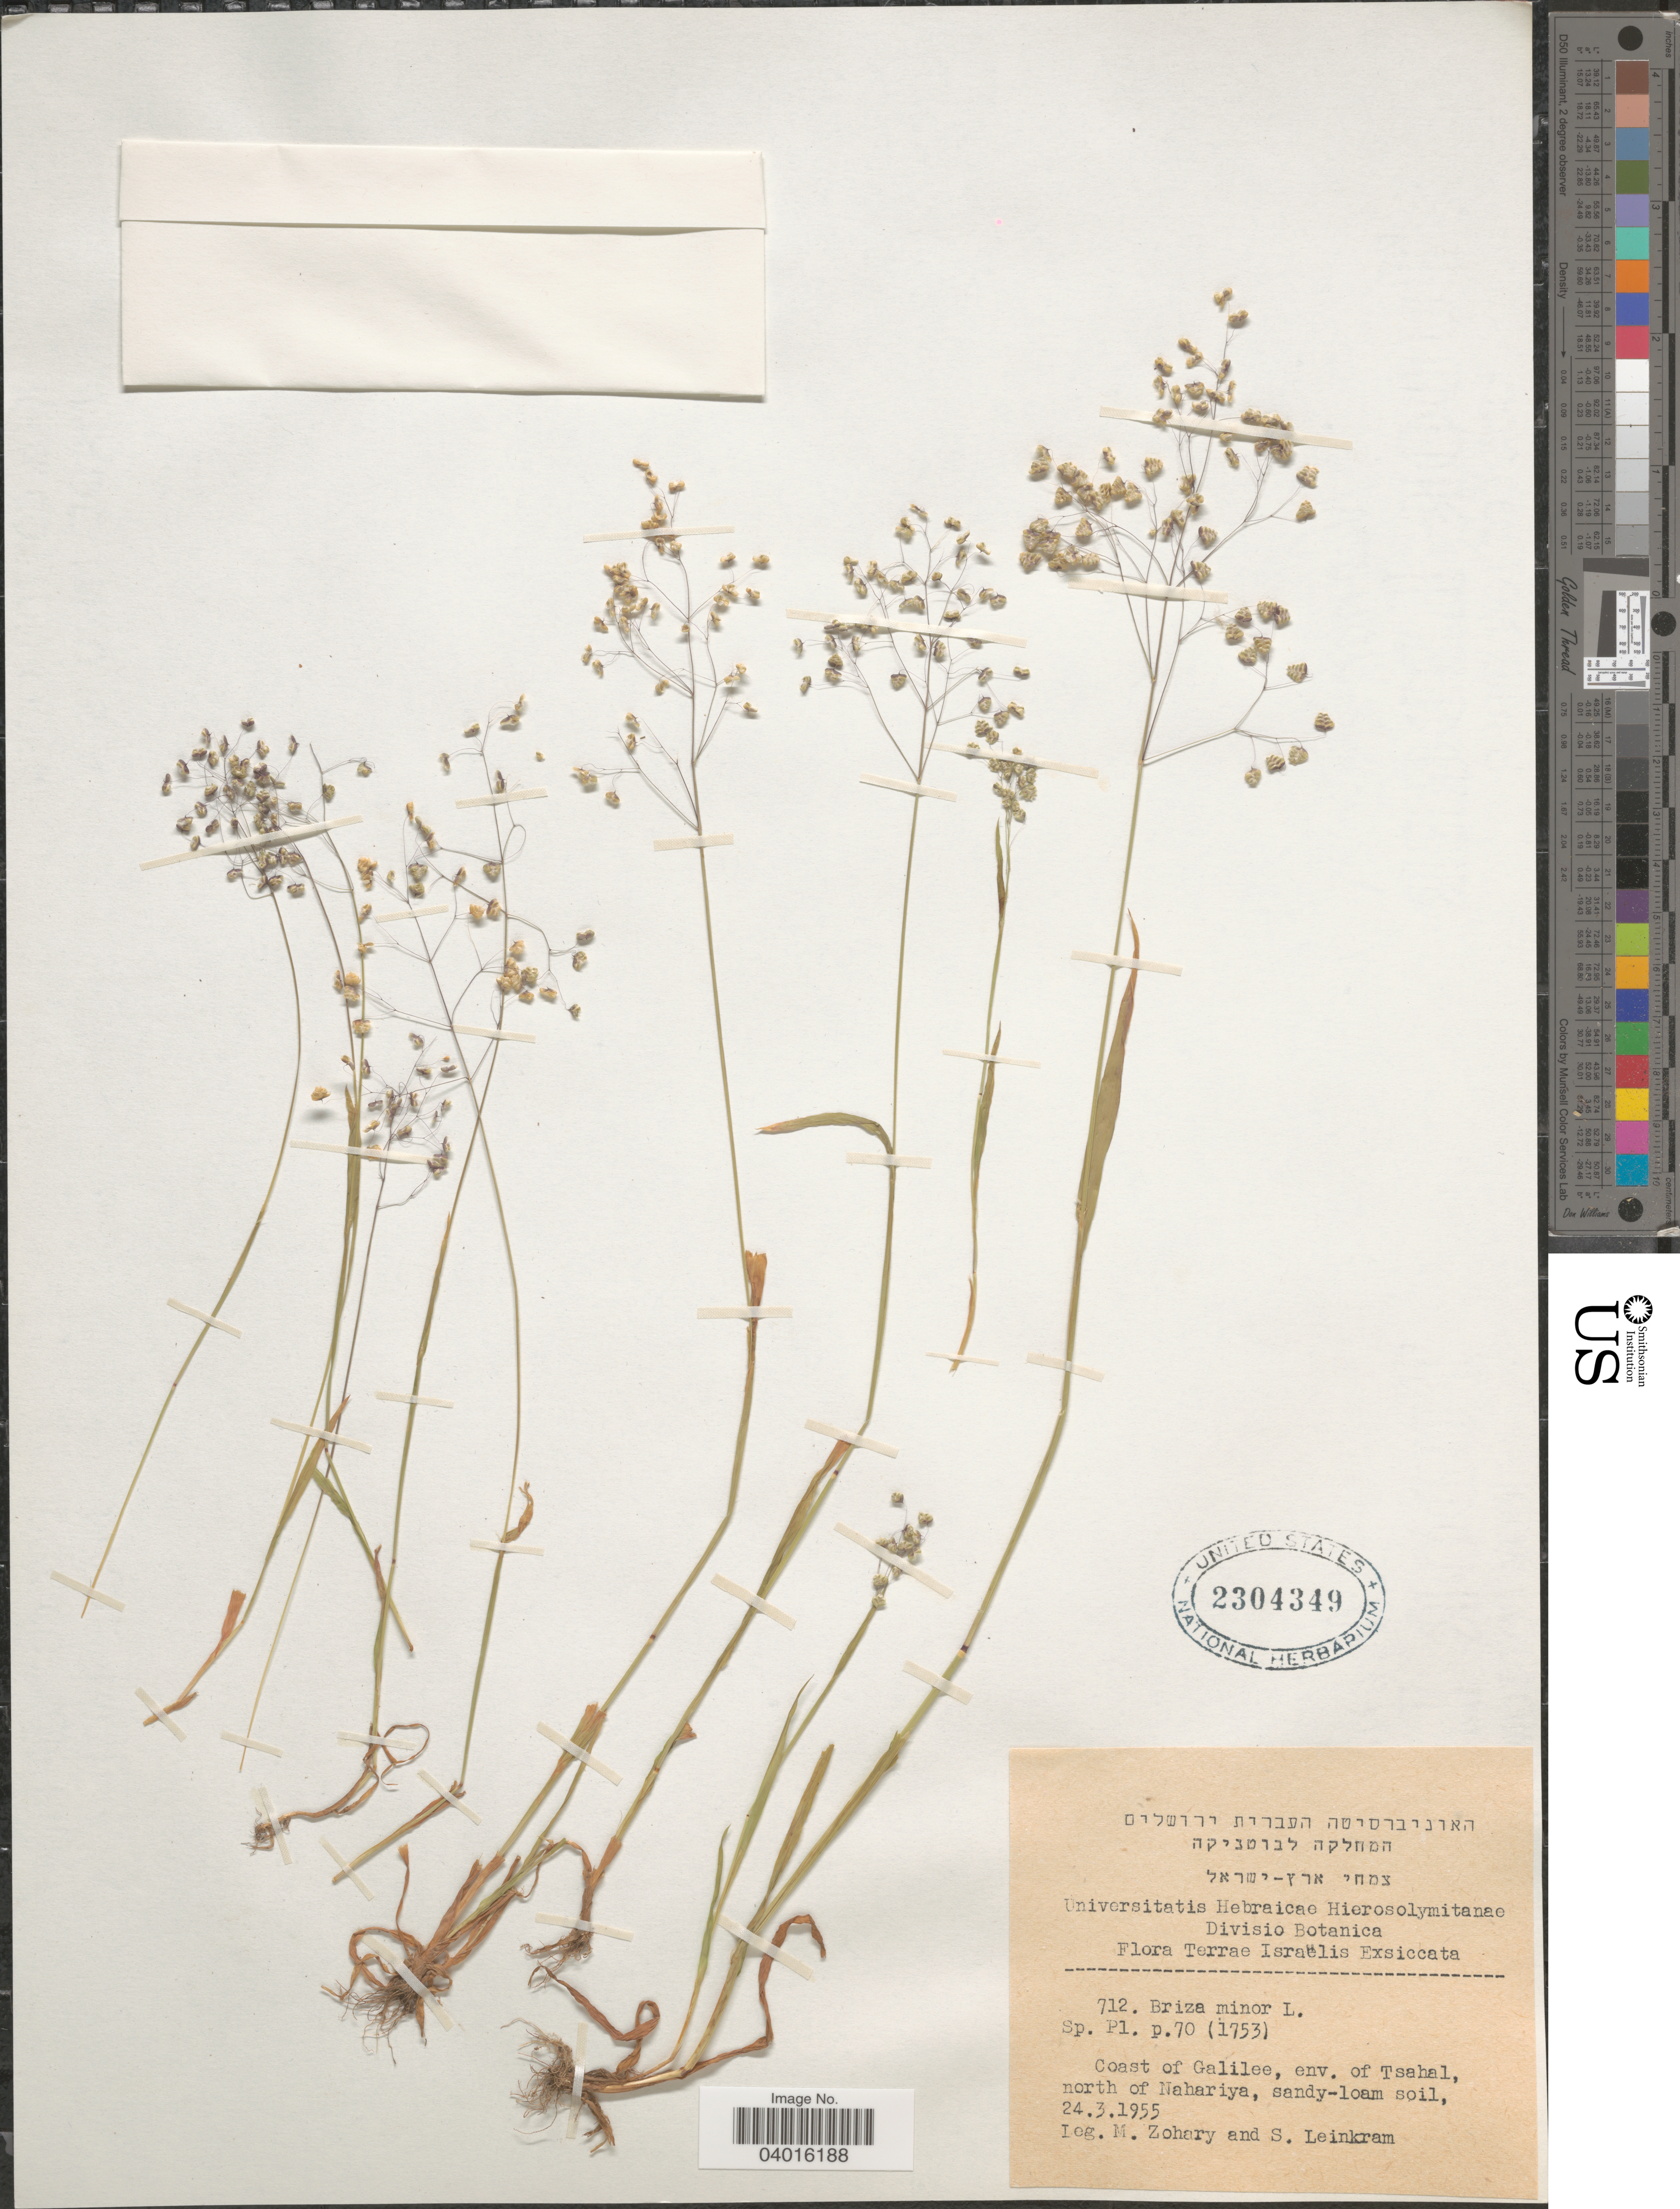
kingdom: Plantae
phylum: Tracheophyta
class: Liliopsida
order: Poales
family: Poaceae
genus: Briza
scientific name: Briza minor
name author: L.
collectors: M. Zohary & Leinkram, S.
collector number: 712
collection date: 1955-03-24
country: Israel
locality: Terrae Israëlis. Coast of Galilee, env. of Tsahal, north of Nahariya.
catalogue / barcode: US 2304349